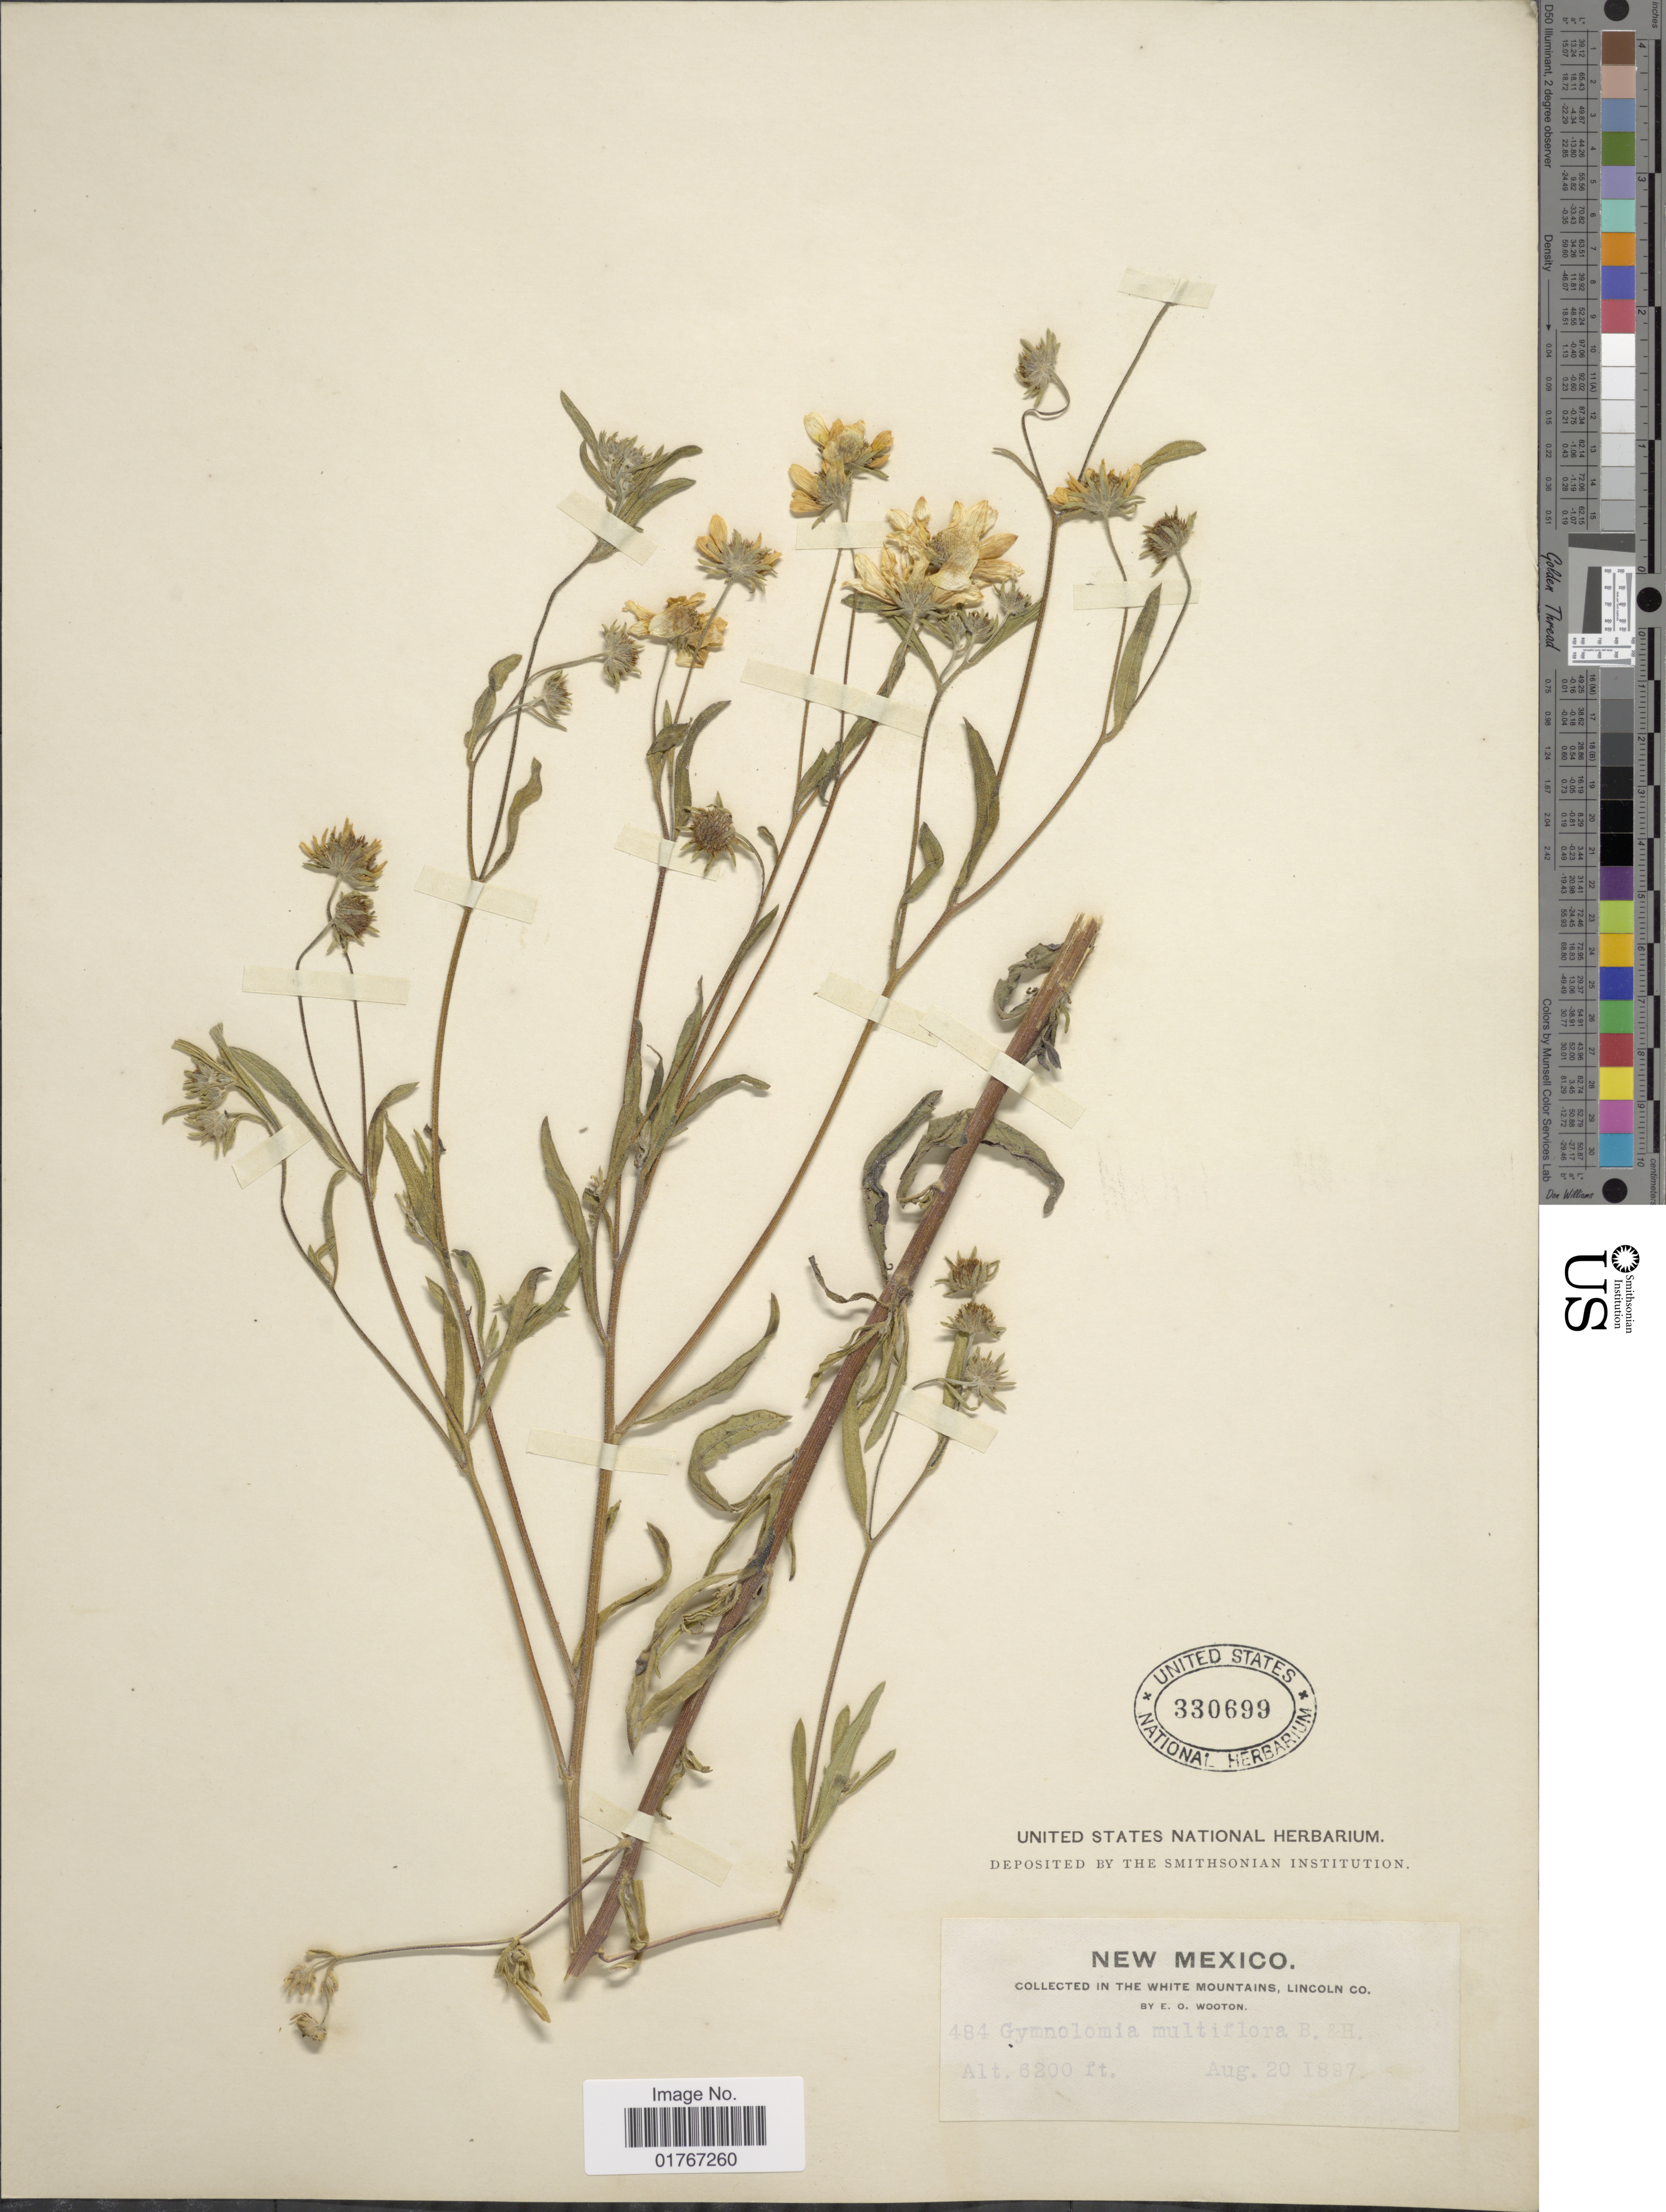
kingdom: Plantae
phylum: Tracheophyta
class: Magnoliopsida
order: Asterales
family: Asteraceae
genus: Heliomeris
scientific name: Heliomeris multiflora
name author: Nutt.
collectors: E. O. Wooton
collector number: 484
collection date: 1897-08-20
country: United States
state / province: New Mexico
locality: In the White Mountains, Lincoln Co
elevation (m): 1890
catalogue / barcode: US 330699